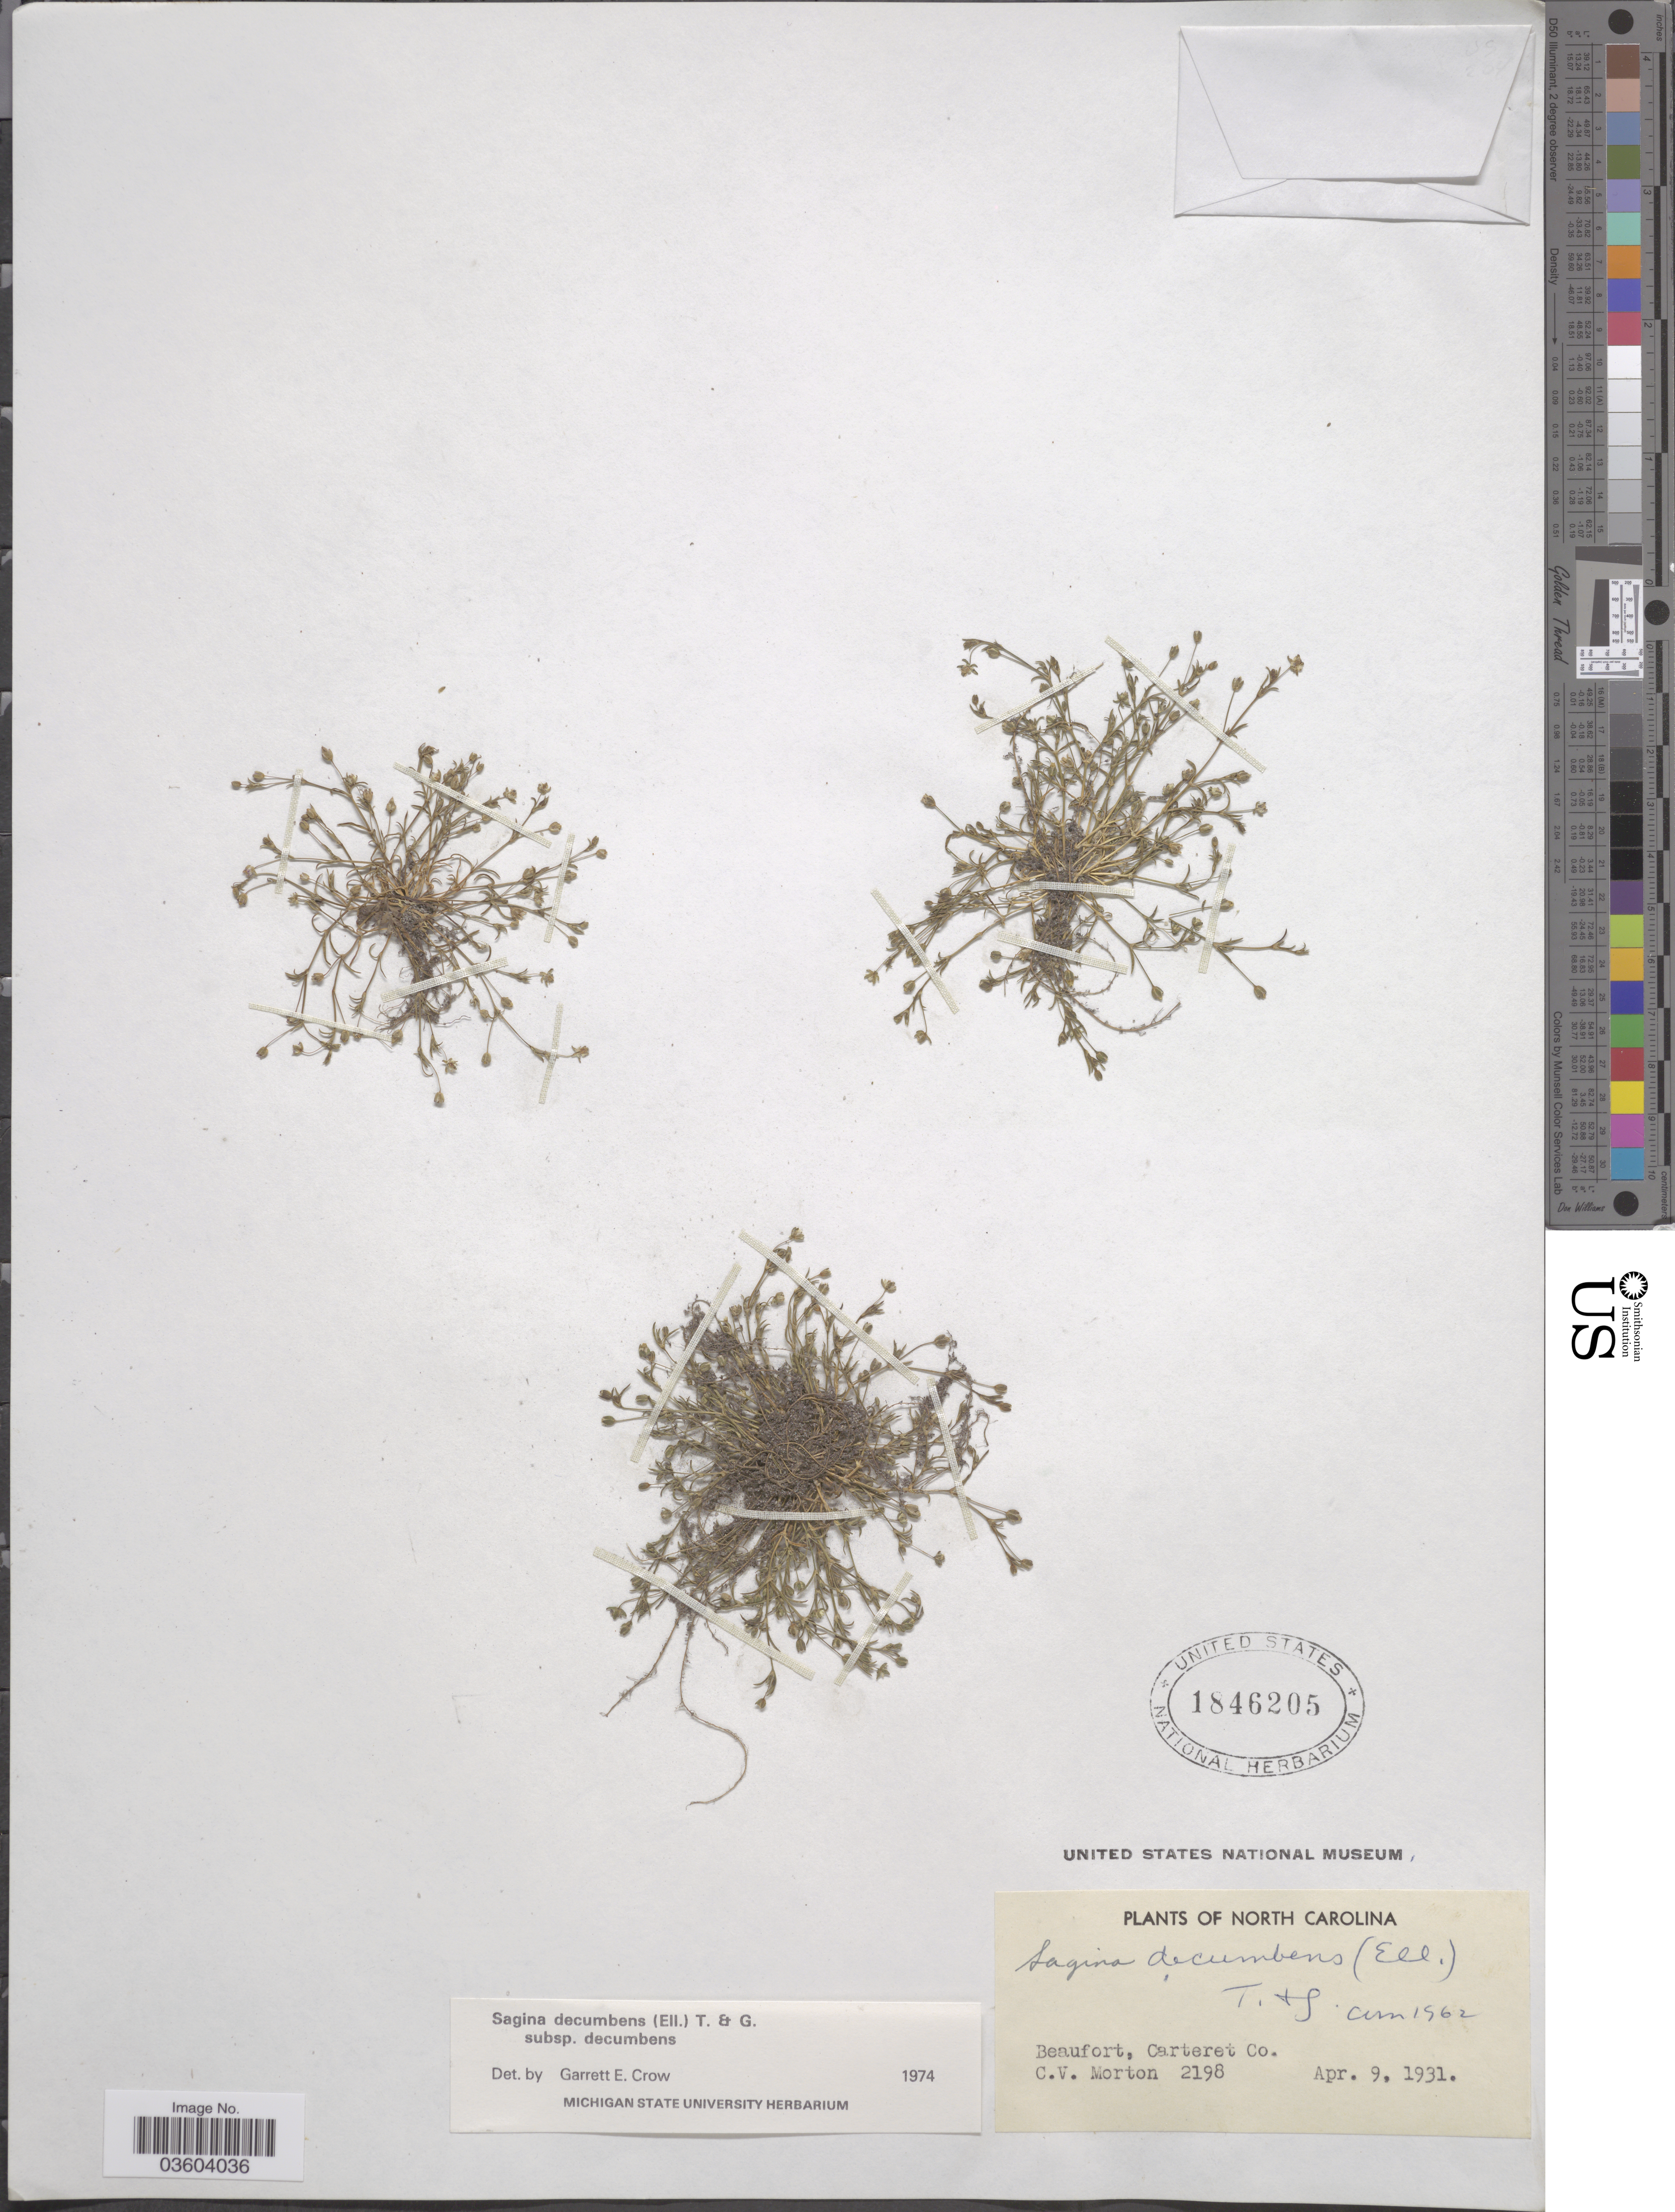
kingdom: Plantae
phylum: Tracheophyta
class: Magnoliopsida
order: Caryophyllales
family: Caryophyllaceae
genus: Sagina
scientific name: Sagina decumbens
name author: (Elliott) Torr. & A. Gray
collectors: C. V. Morton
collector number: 2198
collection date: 1931-04-09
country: United States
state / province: North Carolina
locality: Beaufort, Carteret Co.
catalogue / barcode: US 1846205